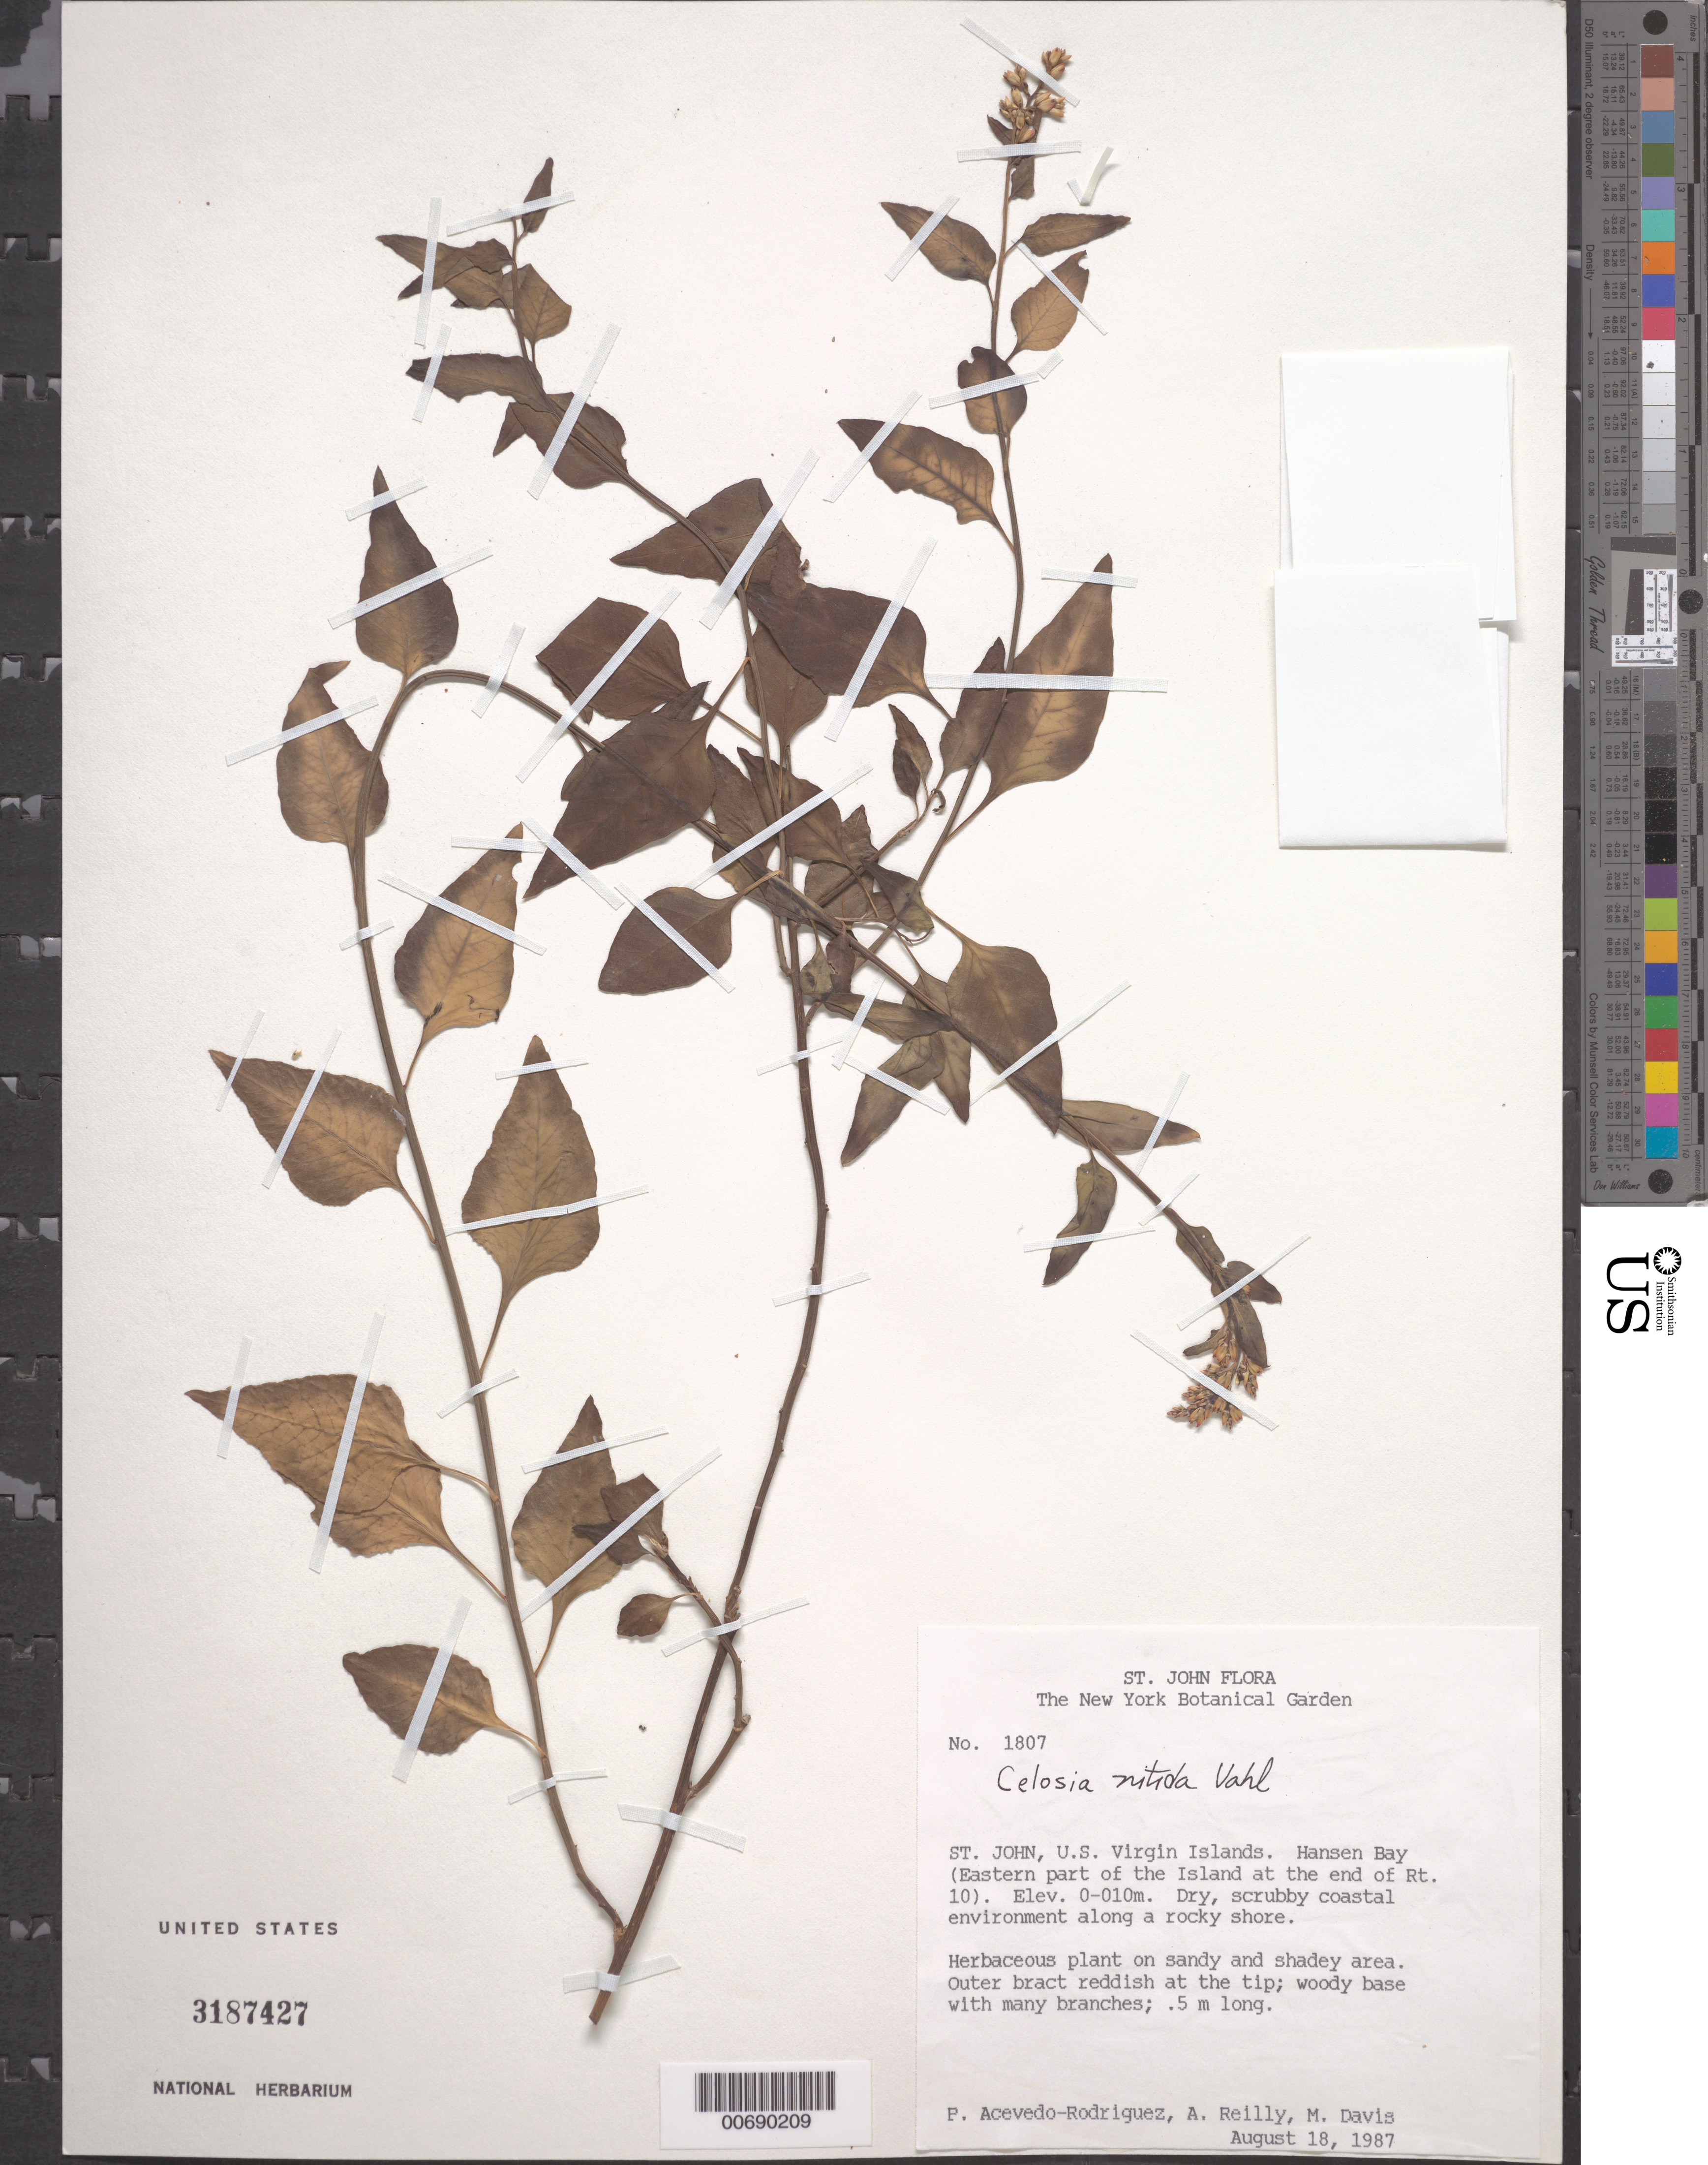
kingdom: Plantae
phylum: Tracheophyta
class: Magnoliopsida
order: Caryophyllales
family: Amaranthaceae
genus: Celosia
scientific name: Celosia nitida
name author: Vahl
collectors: P. Acevedo-Rodr., A. Reilly & M. Davis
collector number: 1807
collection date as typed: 18 Aug 1987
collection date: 1987-08-18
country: U.S. Virgin Islands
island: St. John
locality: East End Quarter; Hansen Bay (Eastern part of the Island at the end of Rt. 10)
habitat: Dry, scrubby coastal environment along a rocky shore.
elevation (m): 0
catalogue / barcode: US 3187427